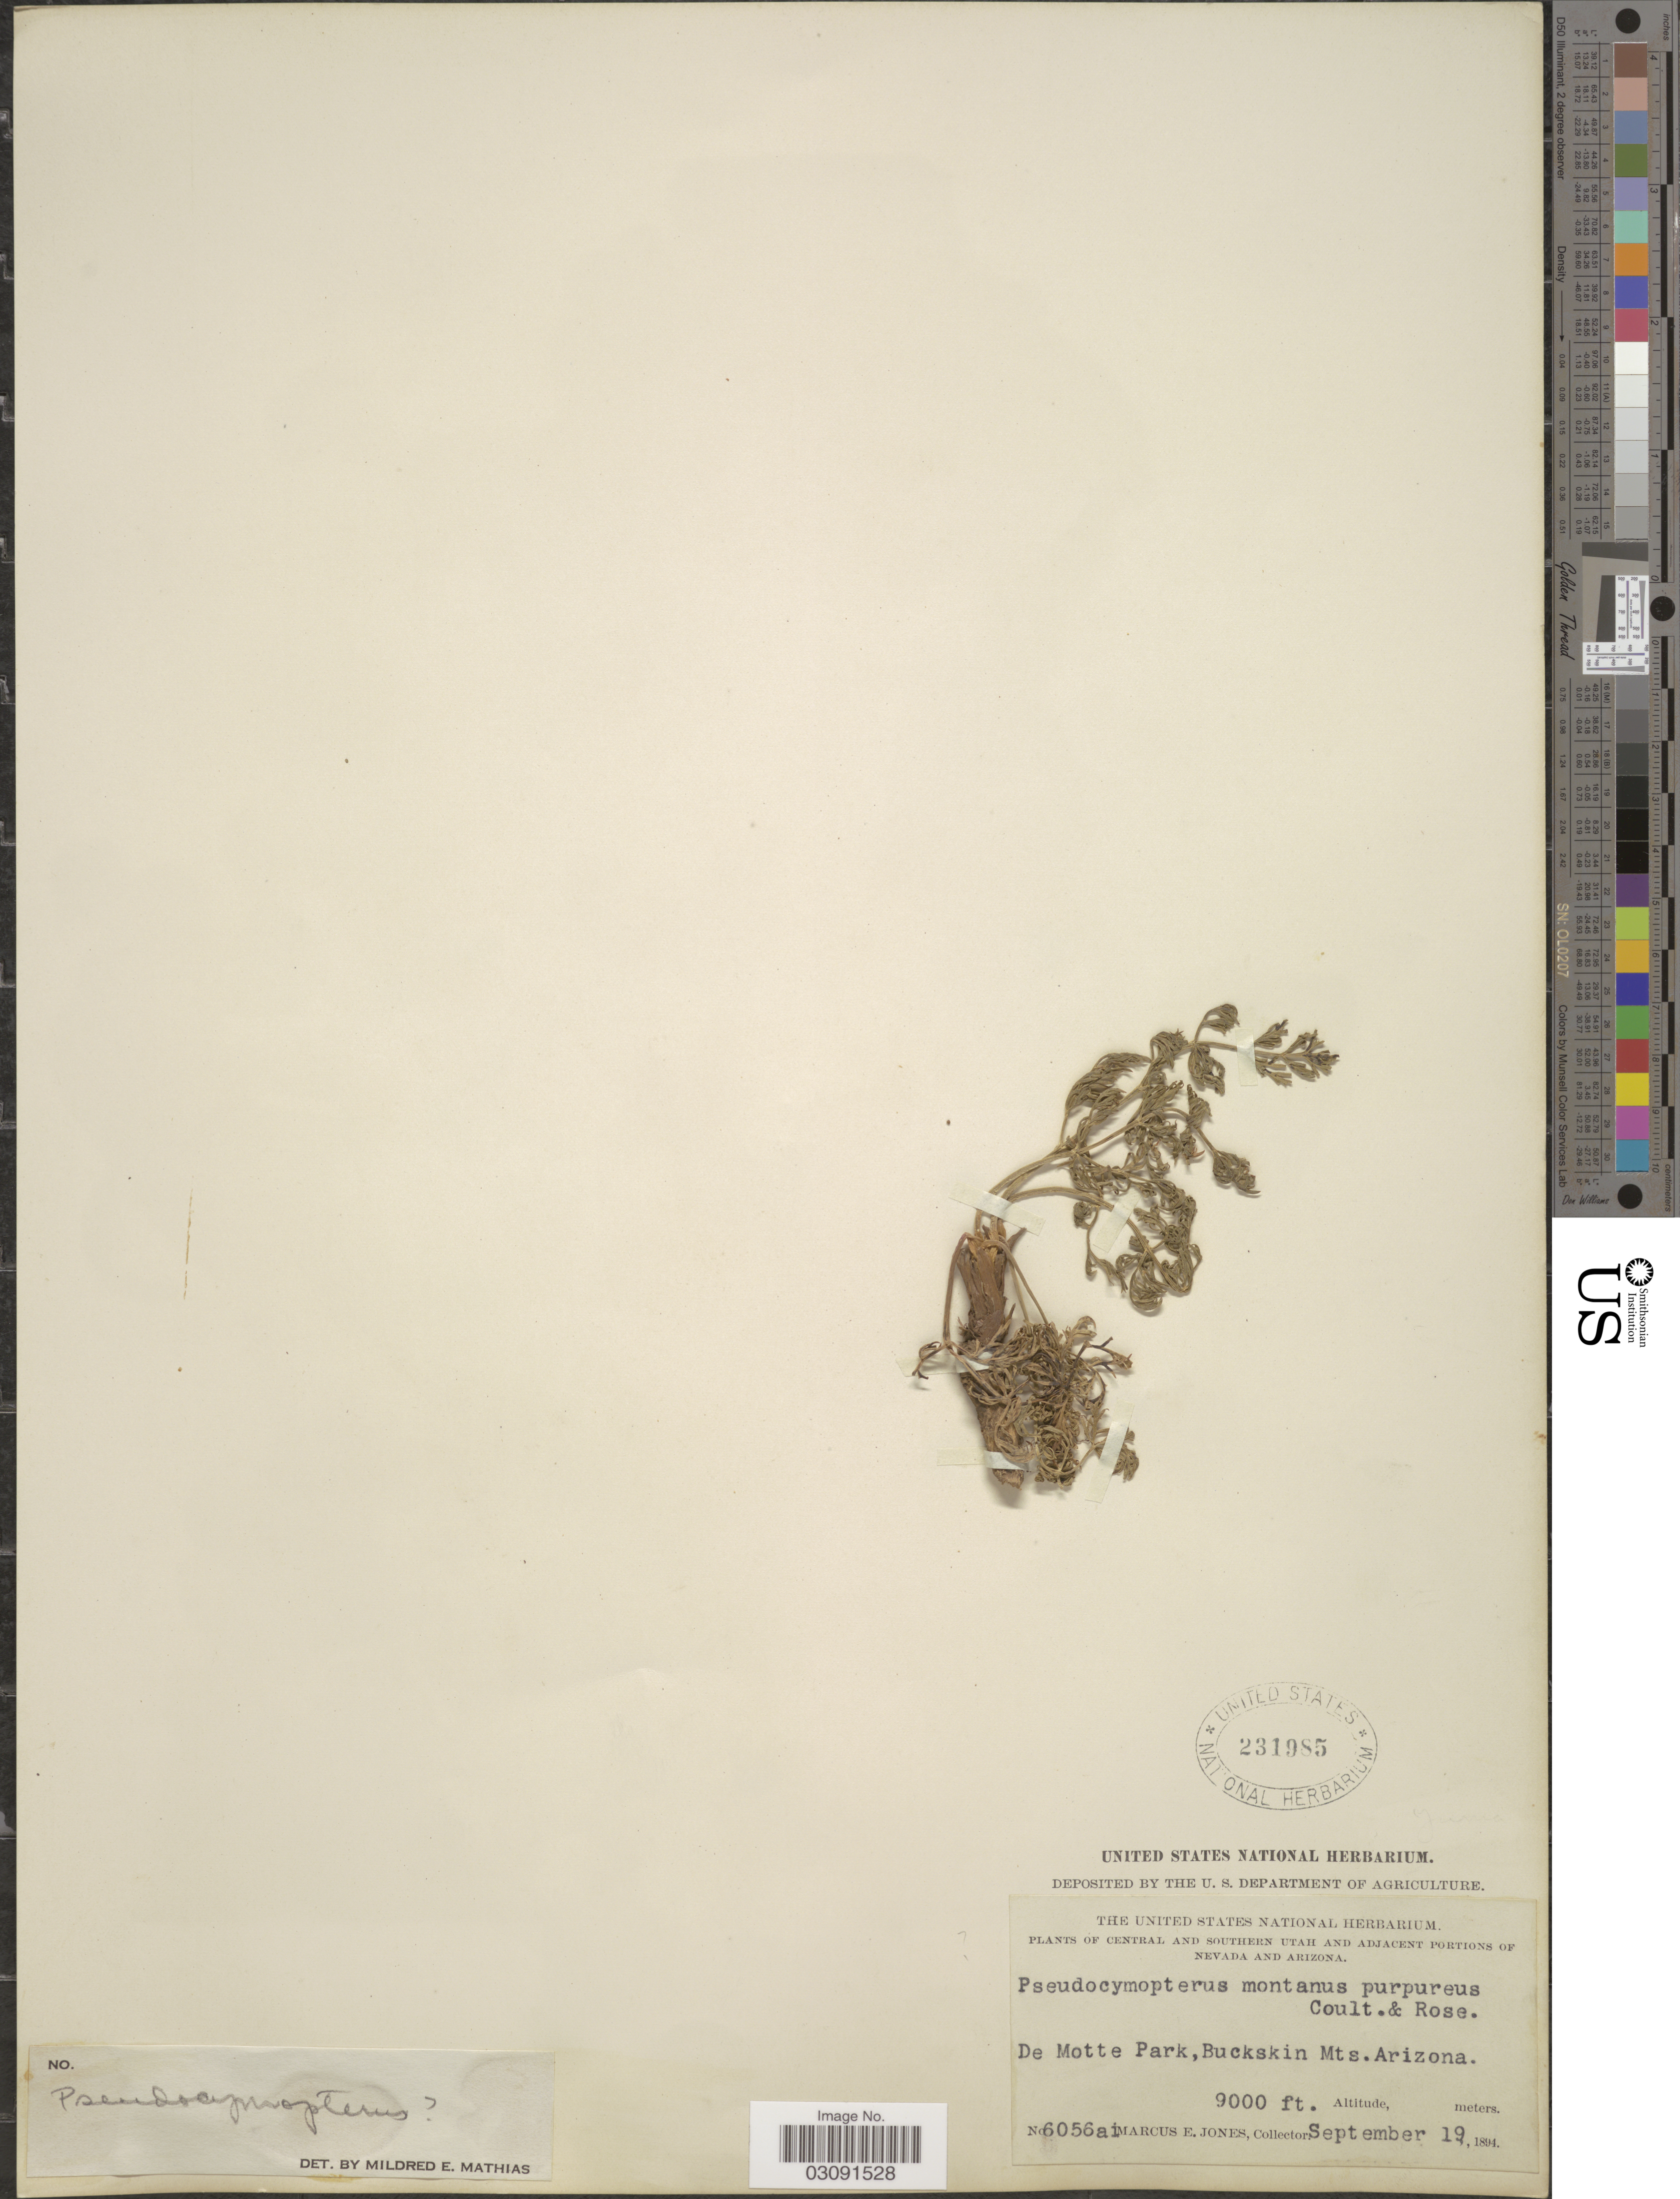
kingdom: Plantae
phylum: Tracheophyta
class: Magnoliopsida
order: Apiales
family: Apiaceae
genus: Cymopterus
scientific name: Cymopterus sp.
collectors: M. E. Jones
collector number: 6056a1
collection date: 1894-09-19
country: United States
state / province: Arizona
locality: De Motte Park, Buckskin Mts.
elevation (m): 2743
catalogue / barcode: US 231985